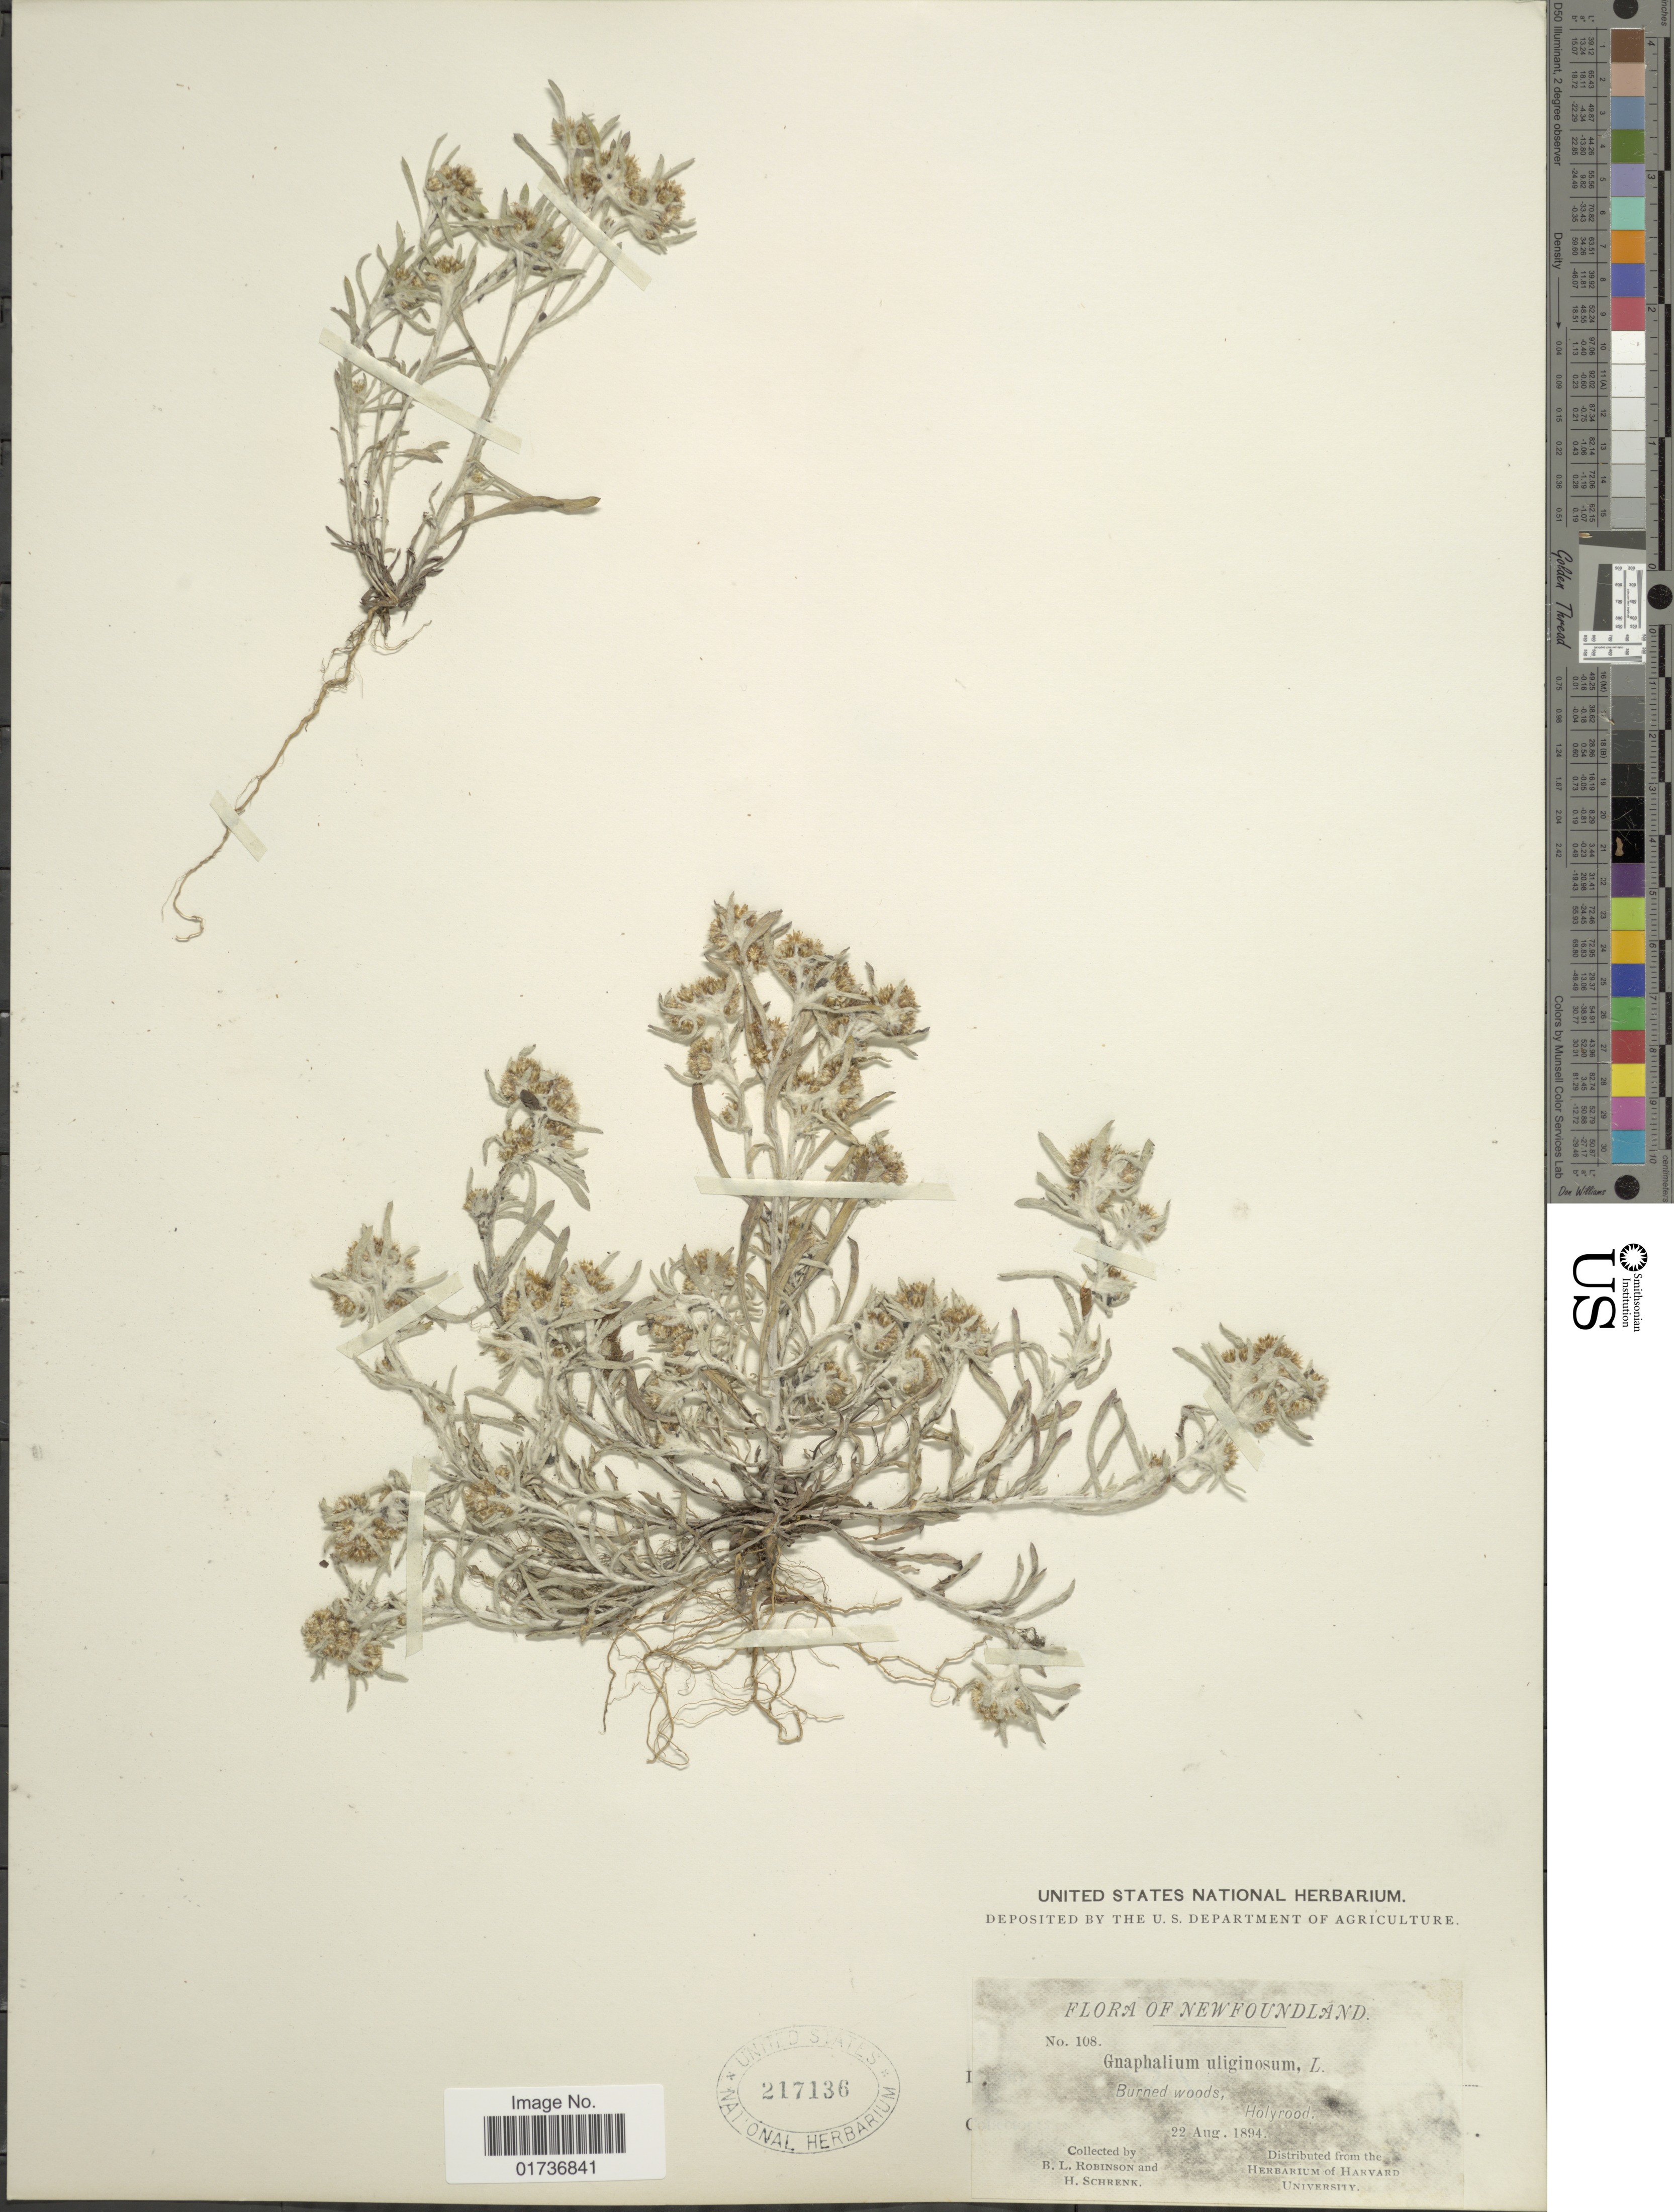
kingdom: Plantae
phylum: Tracheophyta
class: Magnoliopsida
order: Asterales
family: Asteraceae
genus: Gnaphalium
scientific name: Gnaphalium uliginosum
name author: L.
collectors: B. L. Robinson & H. v. Schrenk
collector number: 108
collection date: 1894-08-22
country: Canada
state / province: Newfoundland and Labrador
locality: Burned woods, Holyrood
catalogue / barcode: US 217136